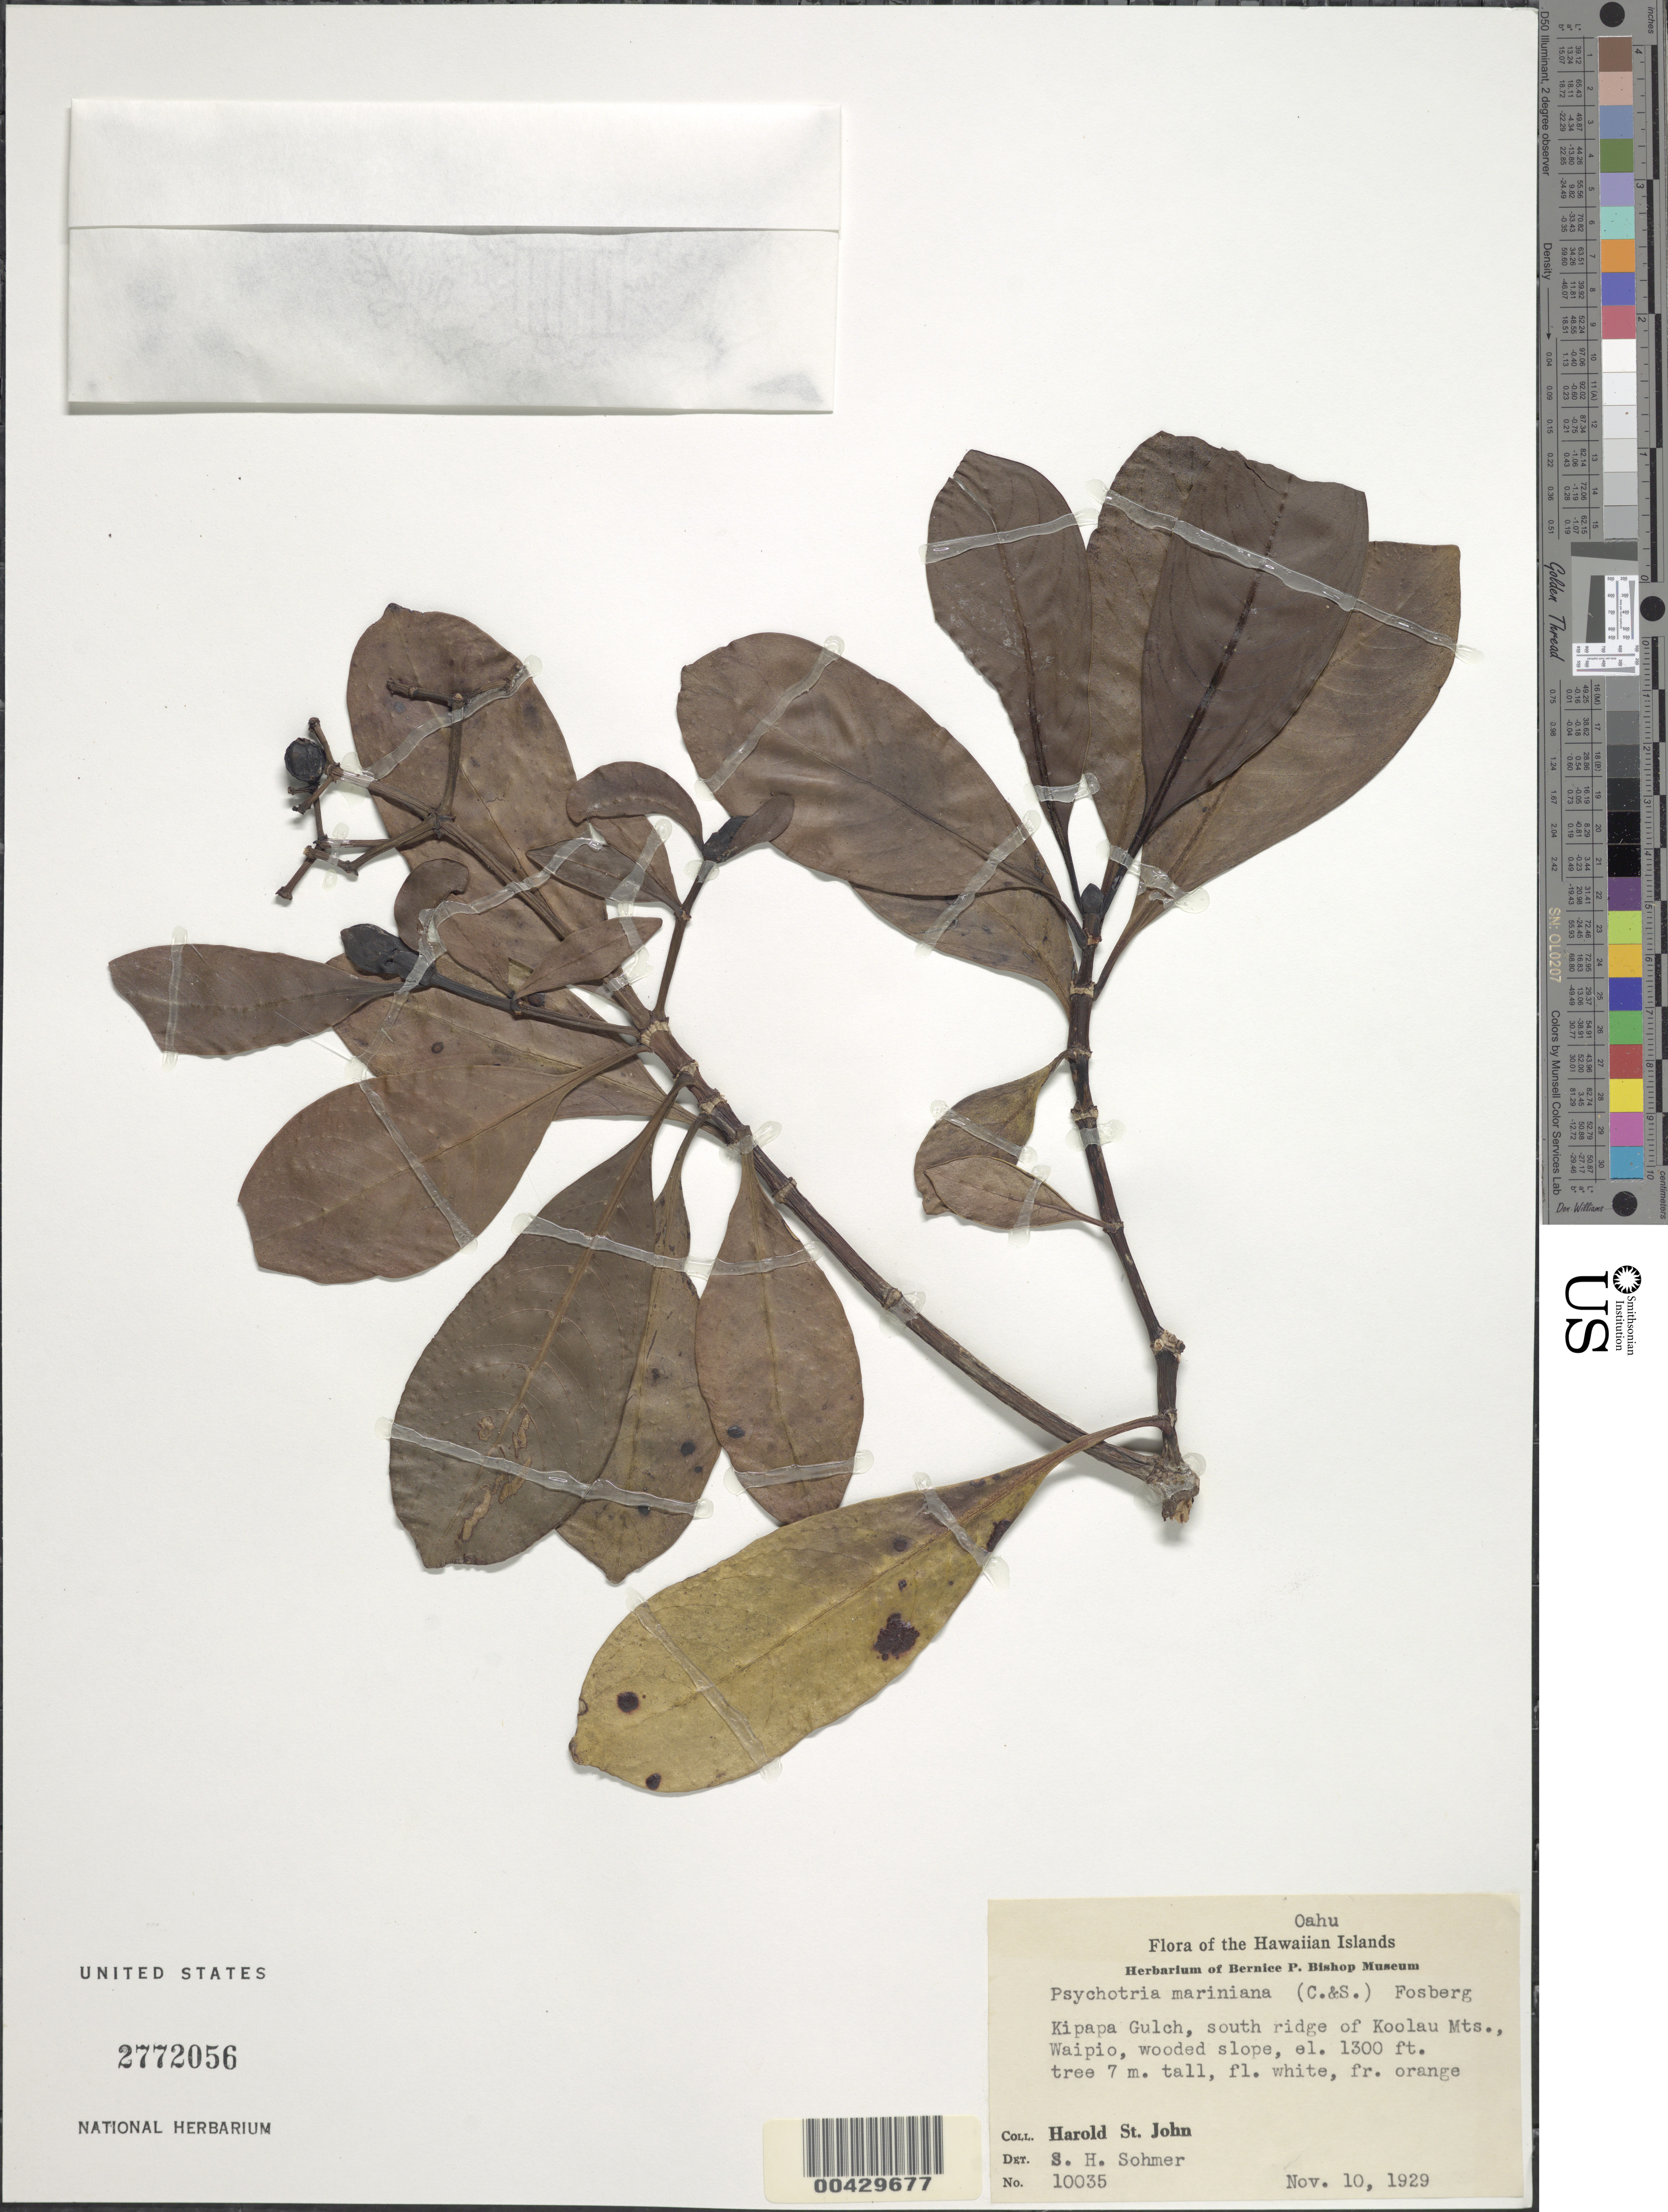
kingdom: Plantae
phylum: Tracheophyta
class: Magnoliopsida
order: Gentianales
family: Rubiaceae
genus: Psychotria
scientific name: Psychotria mariniana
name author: (Cham. & Schltdl.) Fosberg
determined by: Sohmer, S. H.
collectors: H. St. John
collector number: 10035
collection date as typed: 10 Nov 1929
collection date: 1929-11-10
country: United States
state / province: Hawaii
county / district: Honolulu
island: Oahu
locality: Kipapa Gulch, S ridge of Koolau Mountains, Waipio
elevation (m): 396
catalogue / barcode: US 2772056